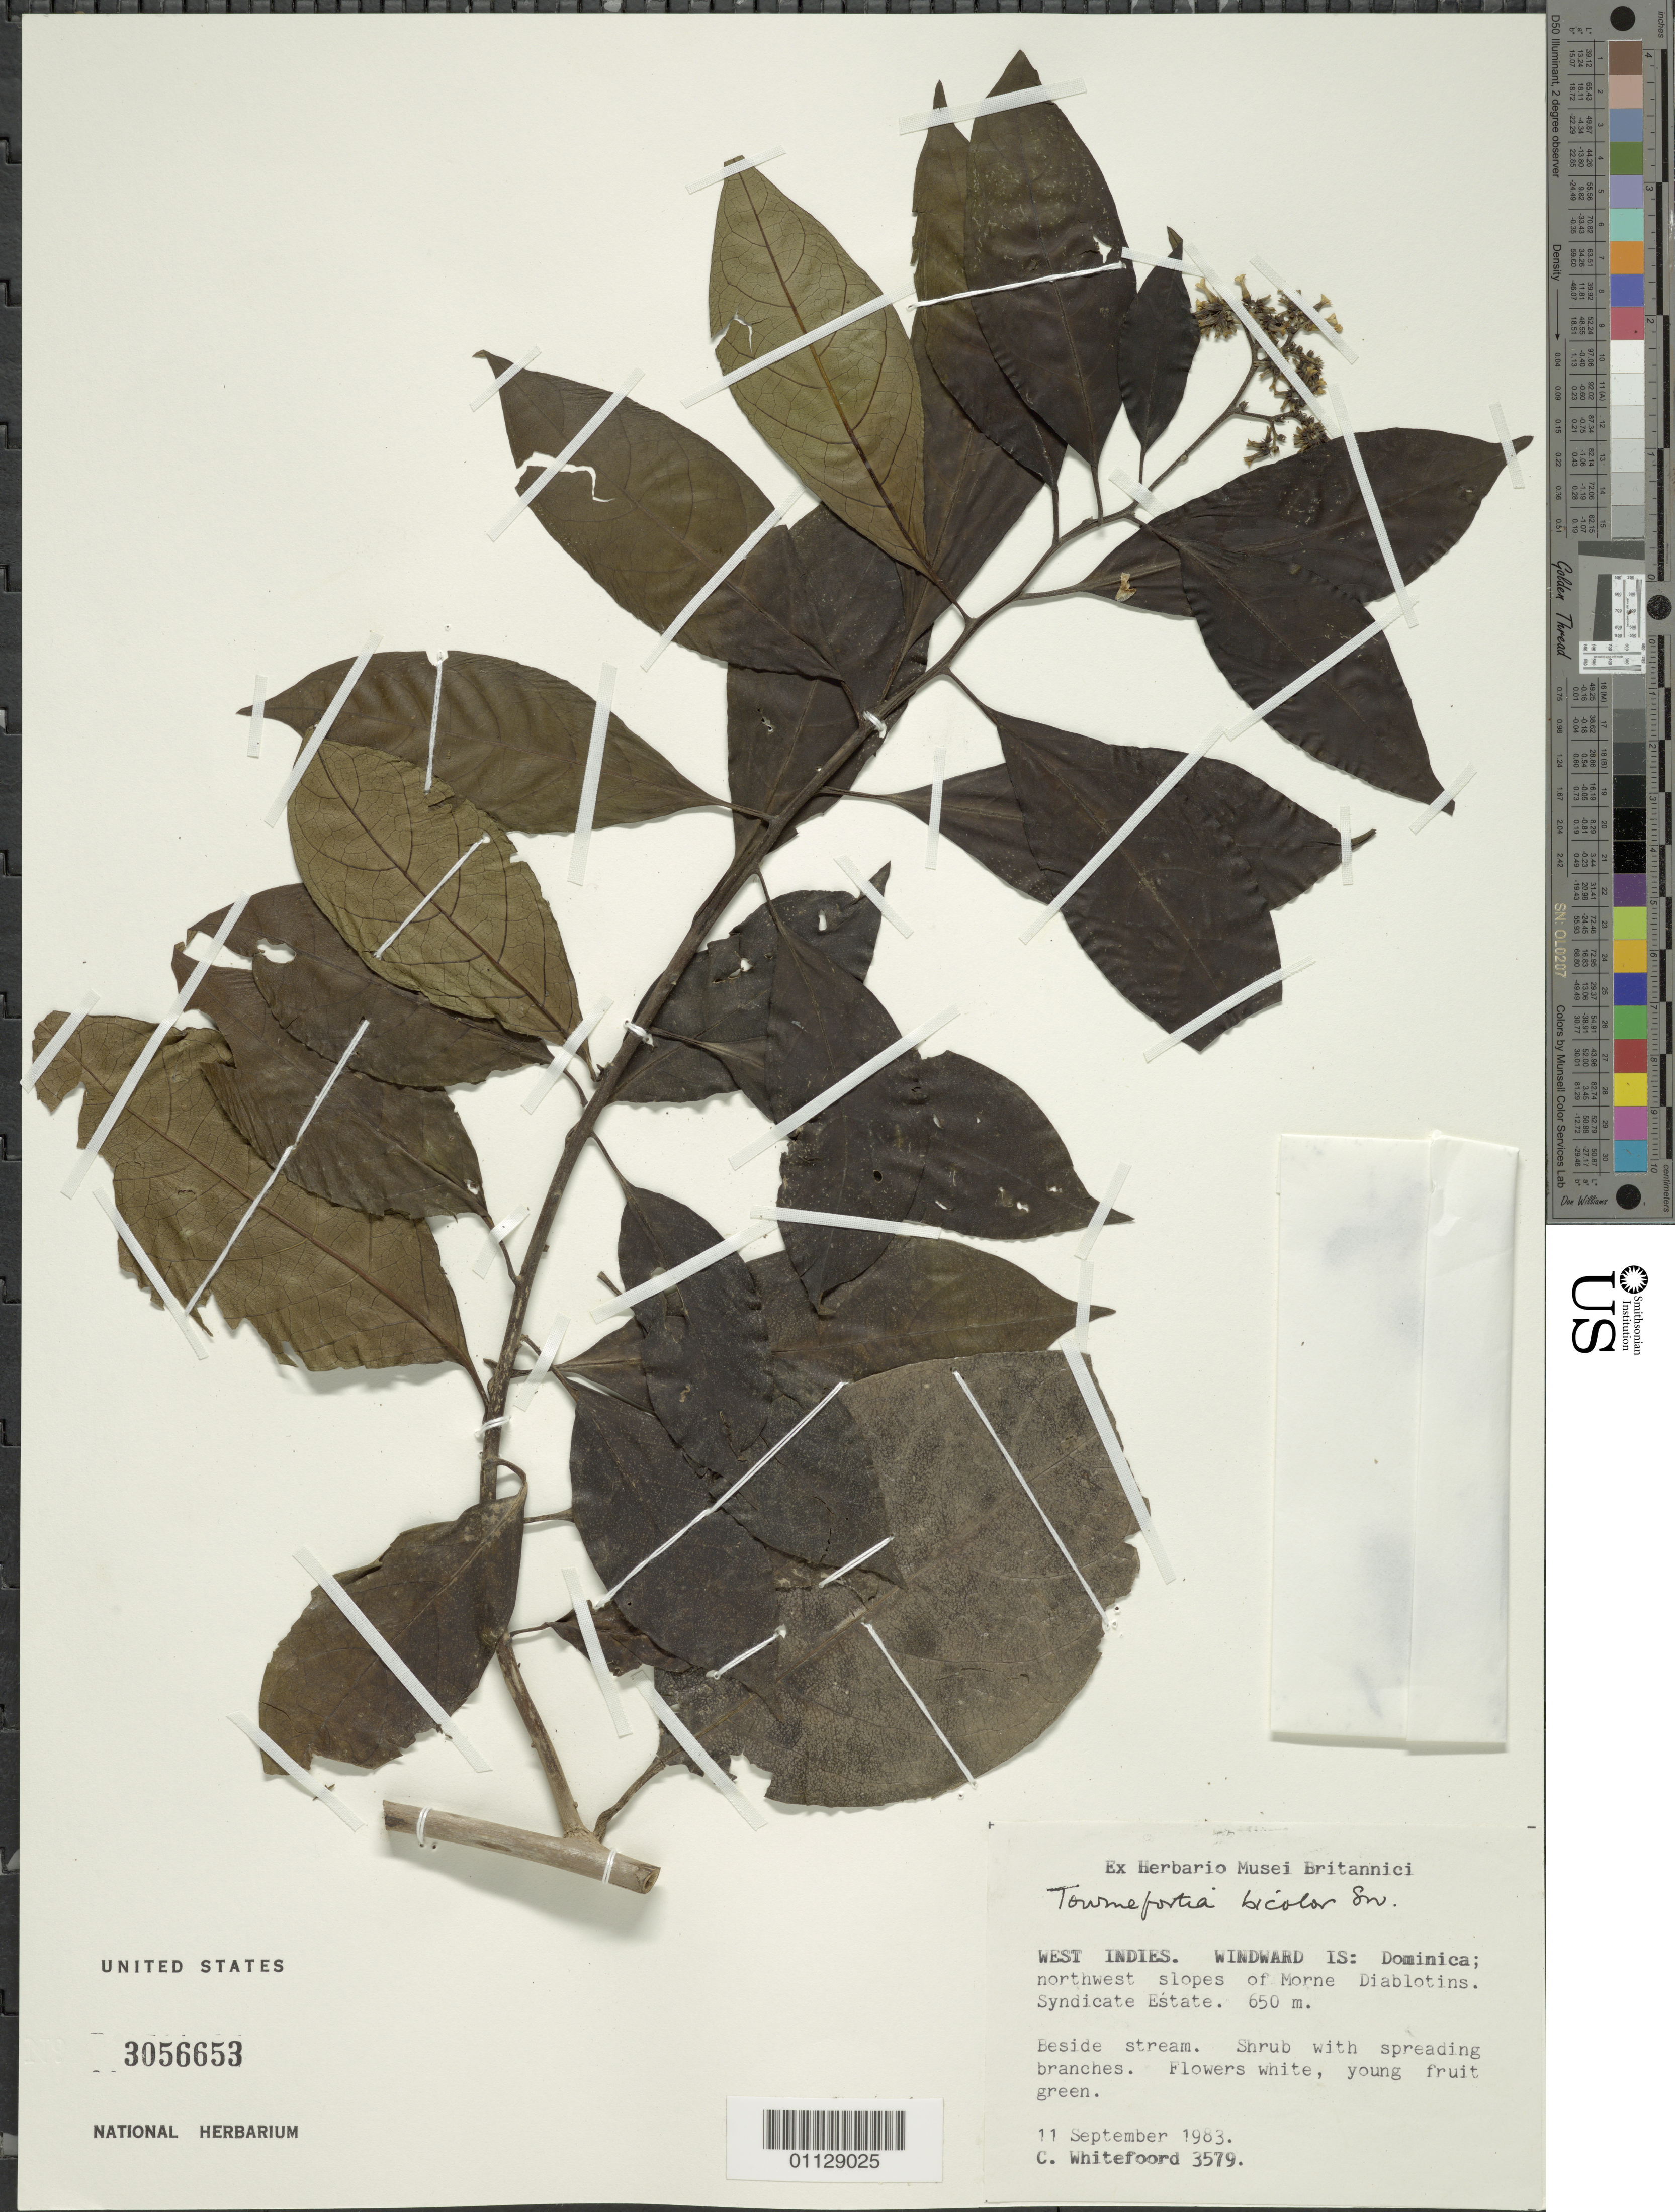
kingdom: Plantae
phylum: Tracheophyta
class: Magnoliopsida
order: Boraginales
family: Heliotropiaceae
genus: Tournefortia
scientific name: Tournefortia bicolor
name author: Sw.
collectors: C. Whitefoord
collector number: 3579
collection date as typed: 11 Sep 1983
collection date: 1983-09-11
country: Dominica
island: Dominica I.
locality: Northern slopes of Morne Diablotins, Syndicate Estate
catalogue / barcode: US 3056653